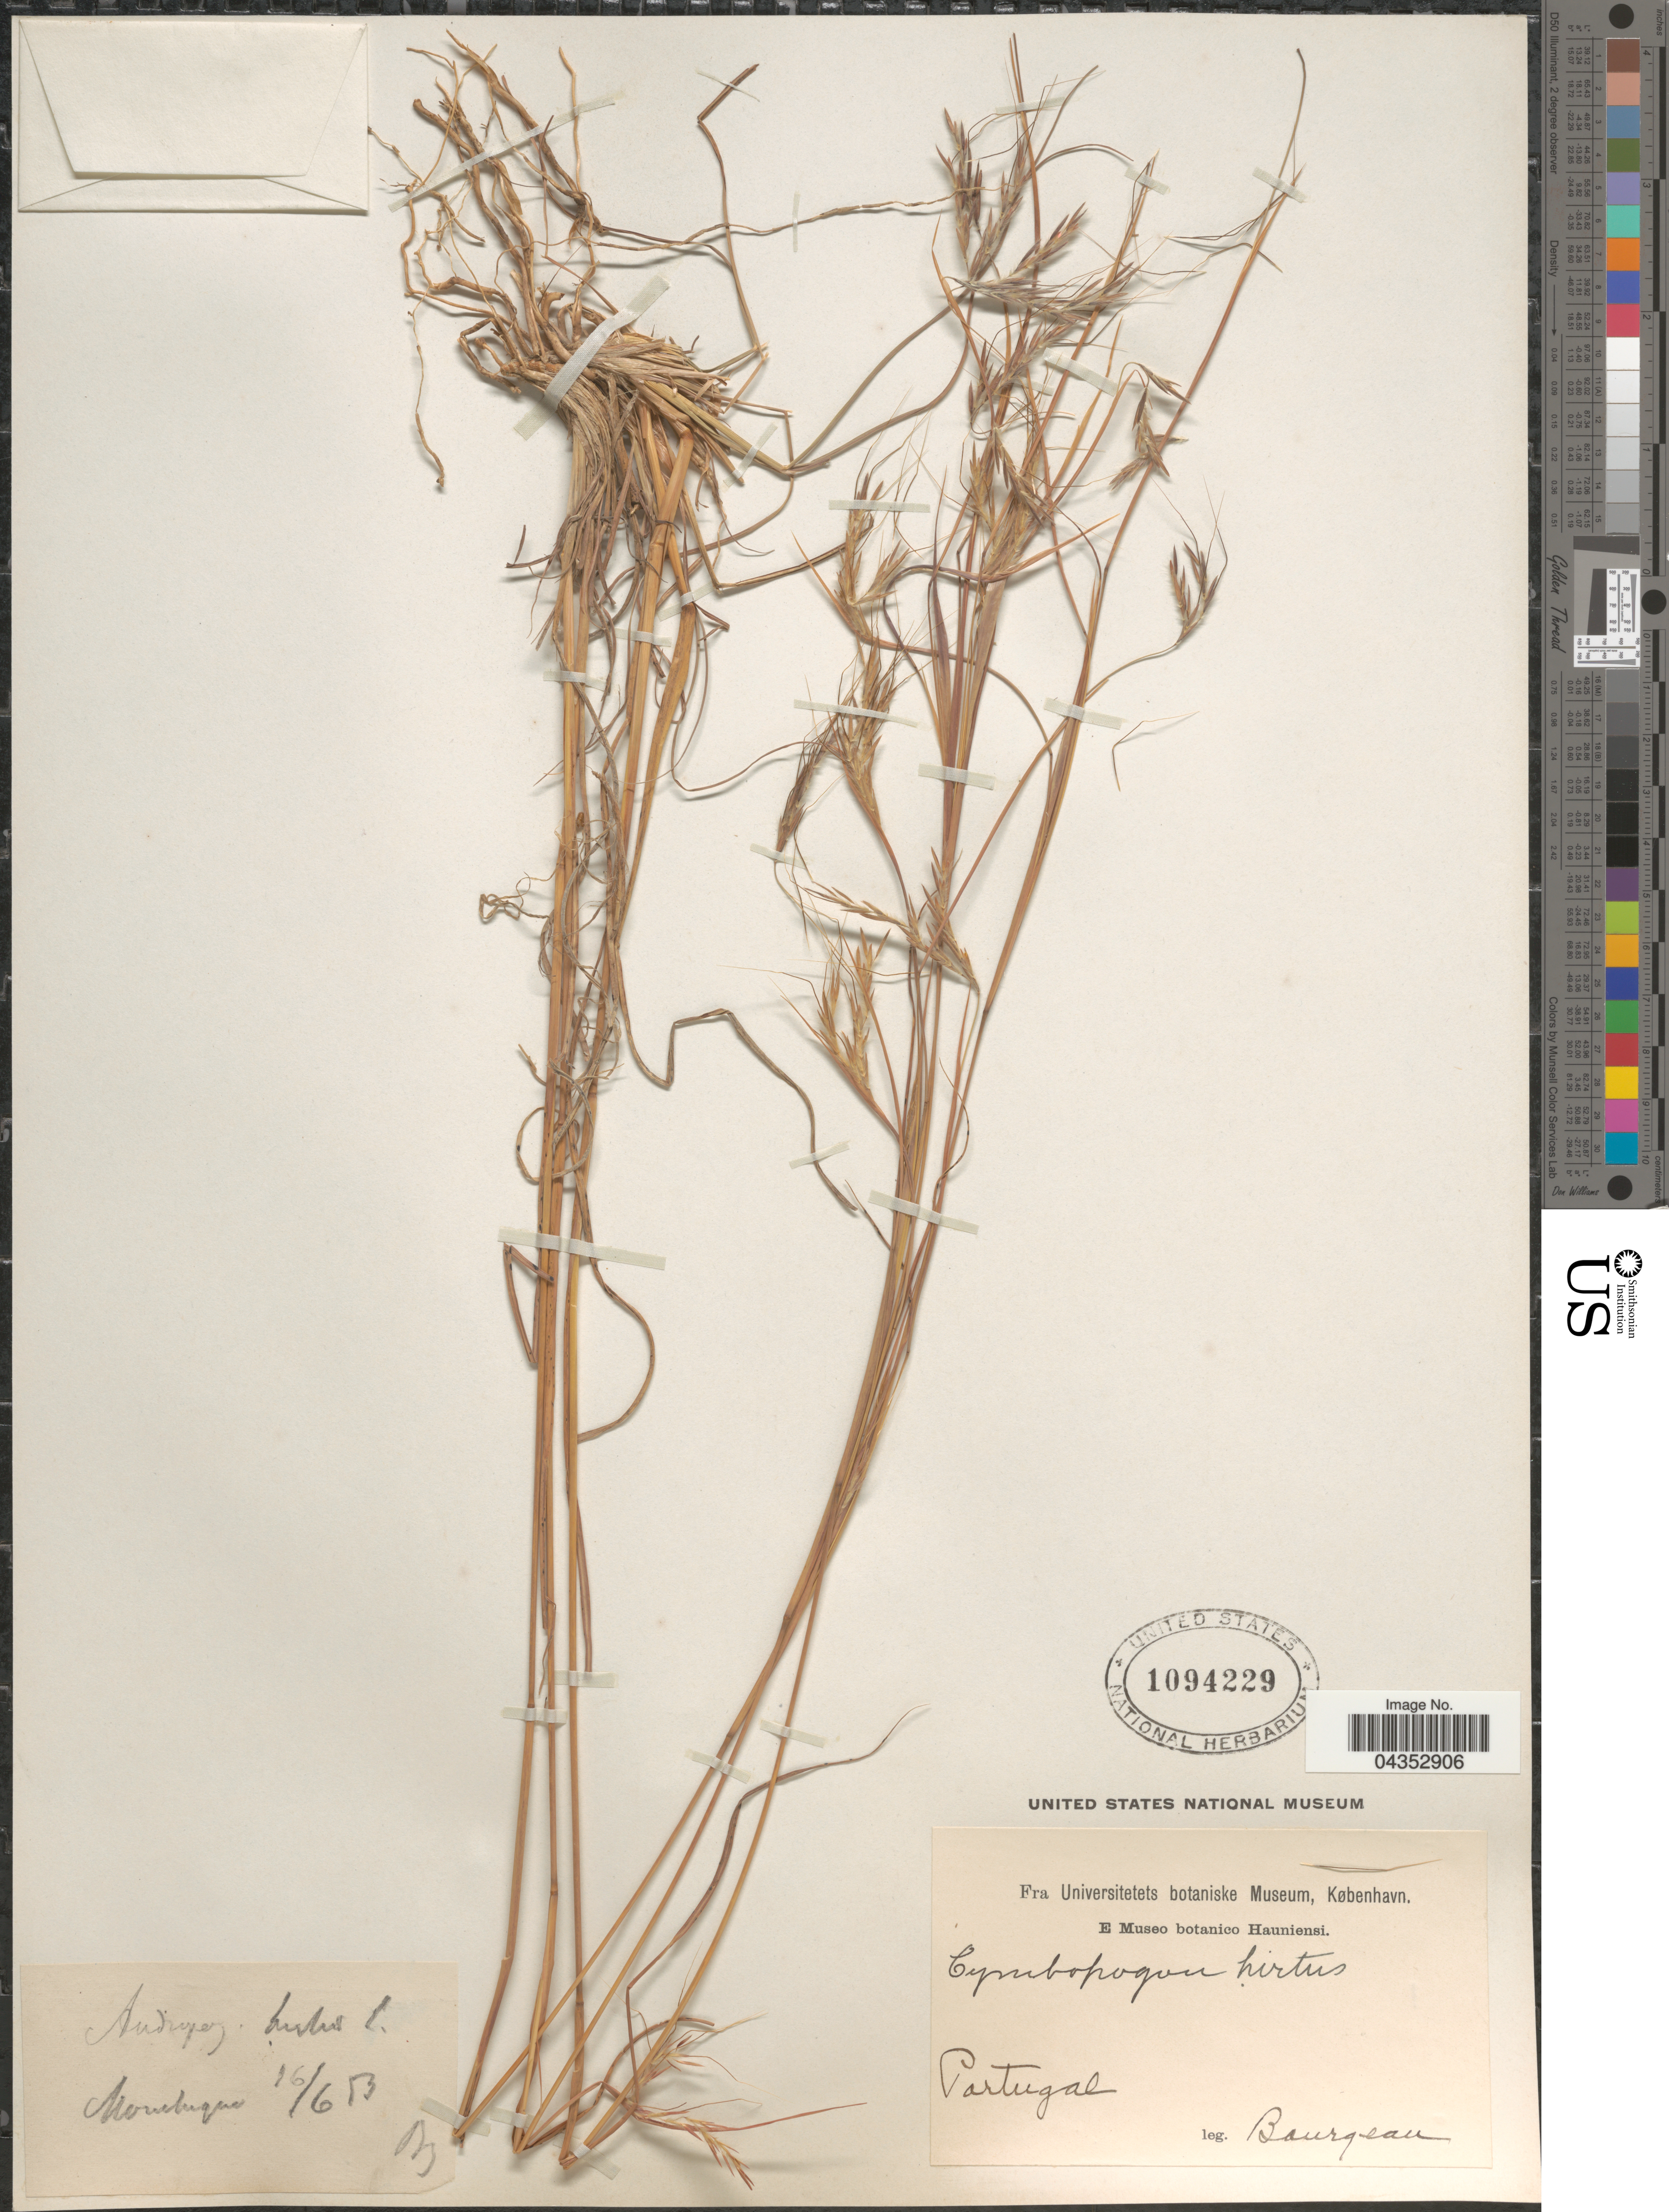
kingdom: Plantae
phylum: Tracheophyta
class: Liliopsida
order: Poales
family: Poaceae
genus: Hyparrhenia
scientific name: Hyparrhenia hirta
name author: (L.) Stapf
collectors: -. Bourgeau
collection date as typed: Transcribed d/m/y: 16/6/53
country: Portugal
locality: Mourbeque [interpreted].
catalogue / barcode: US 1094229